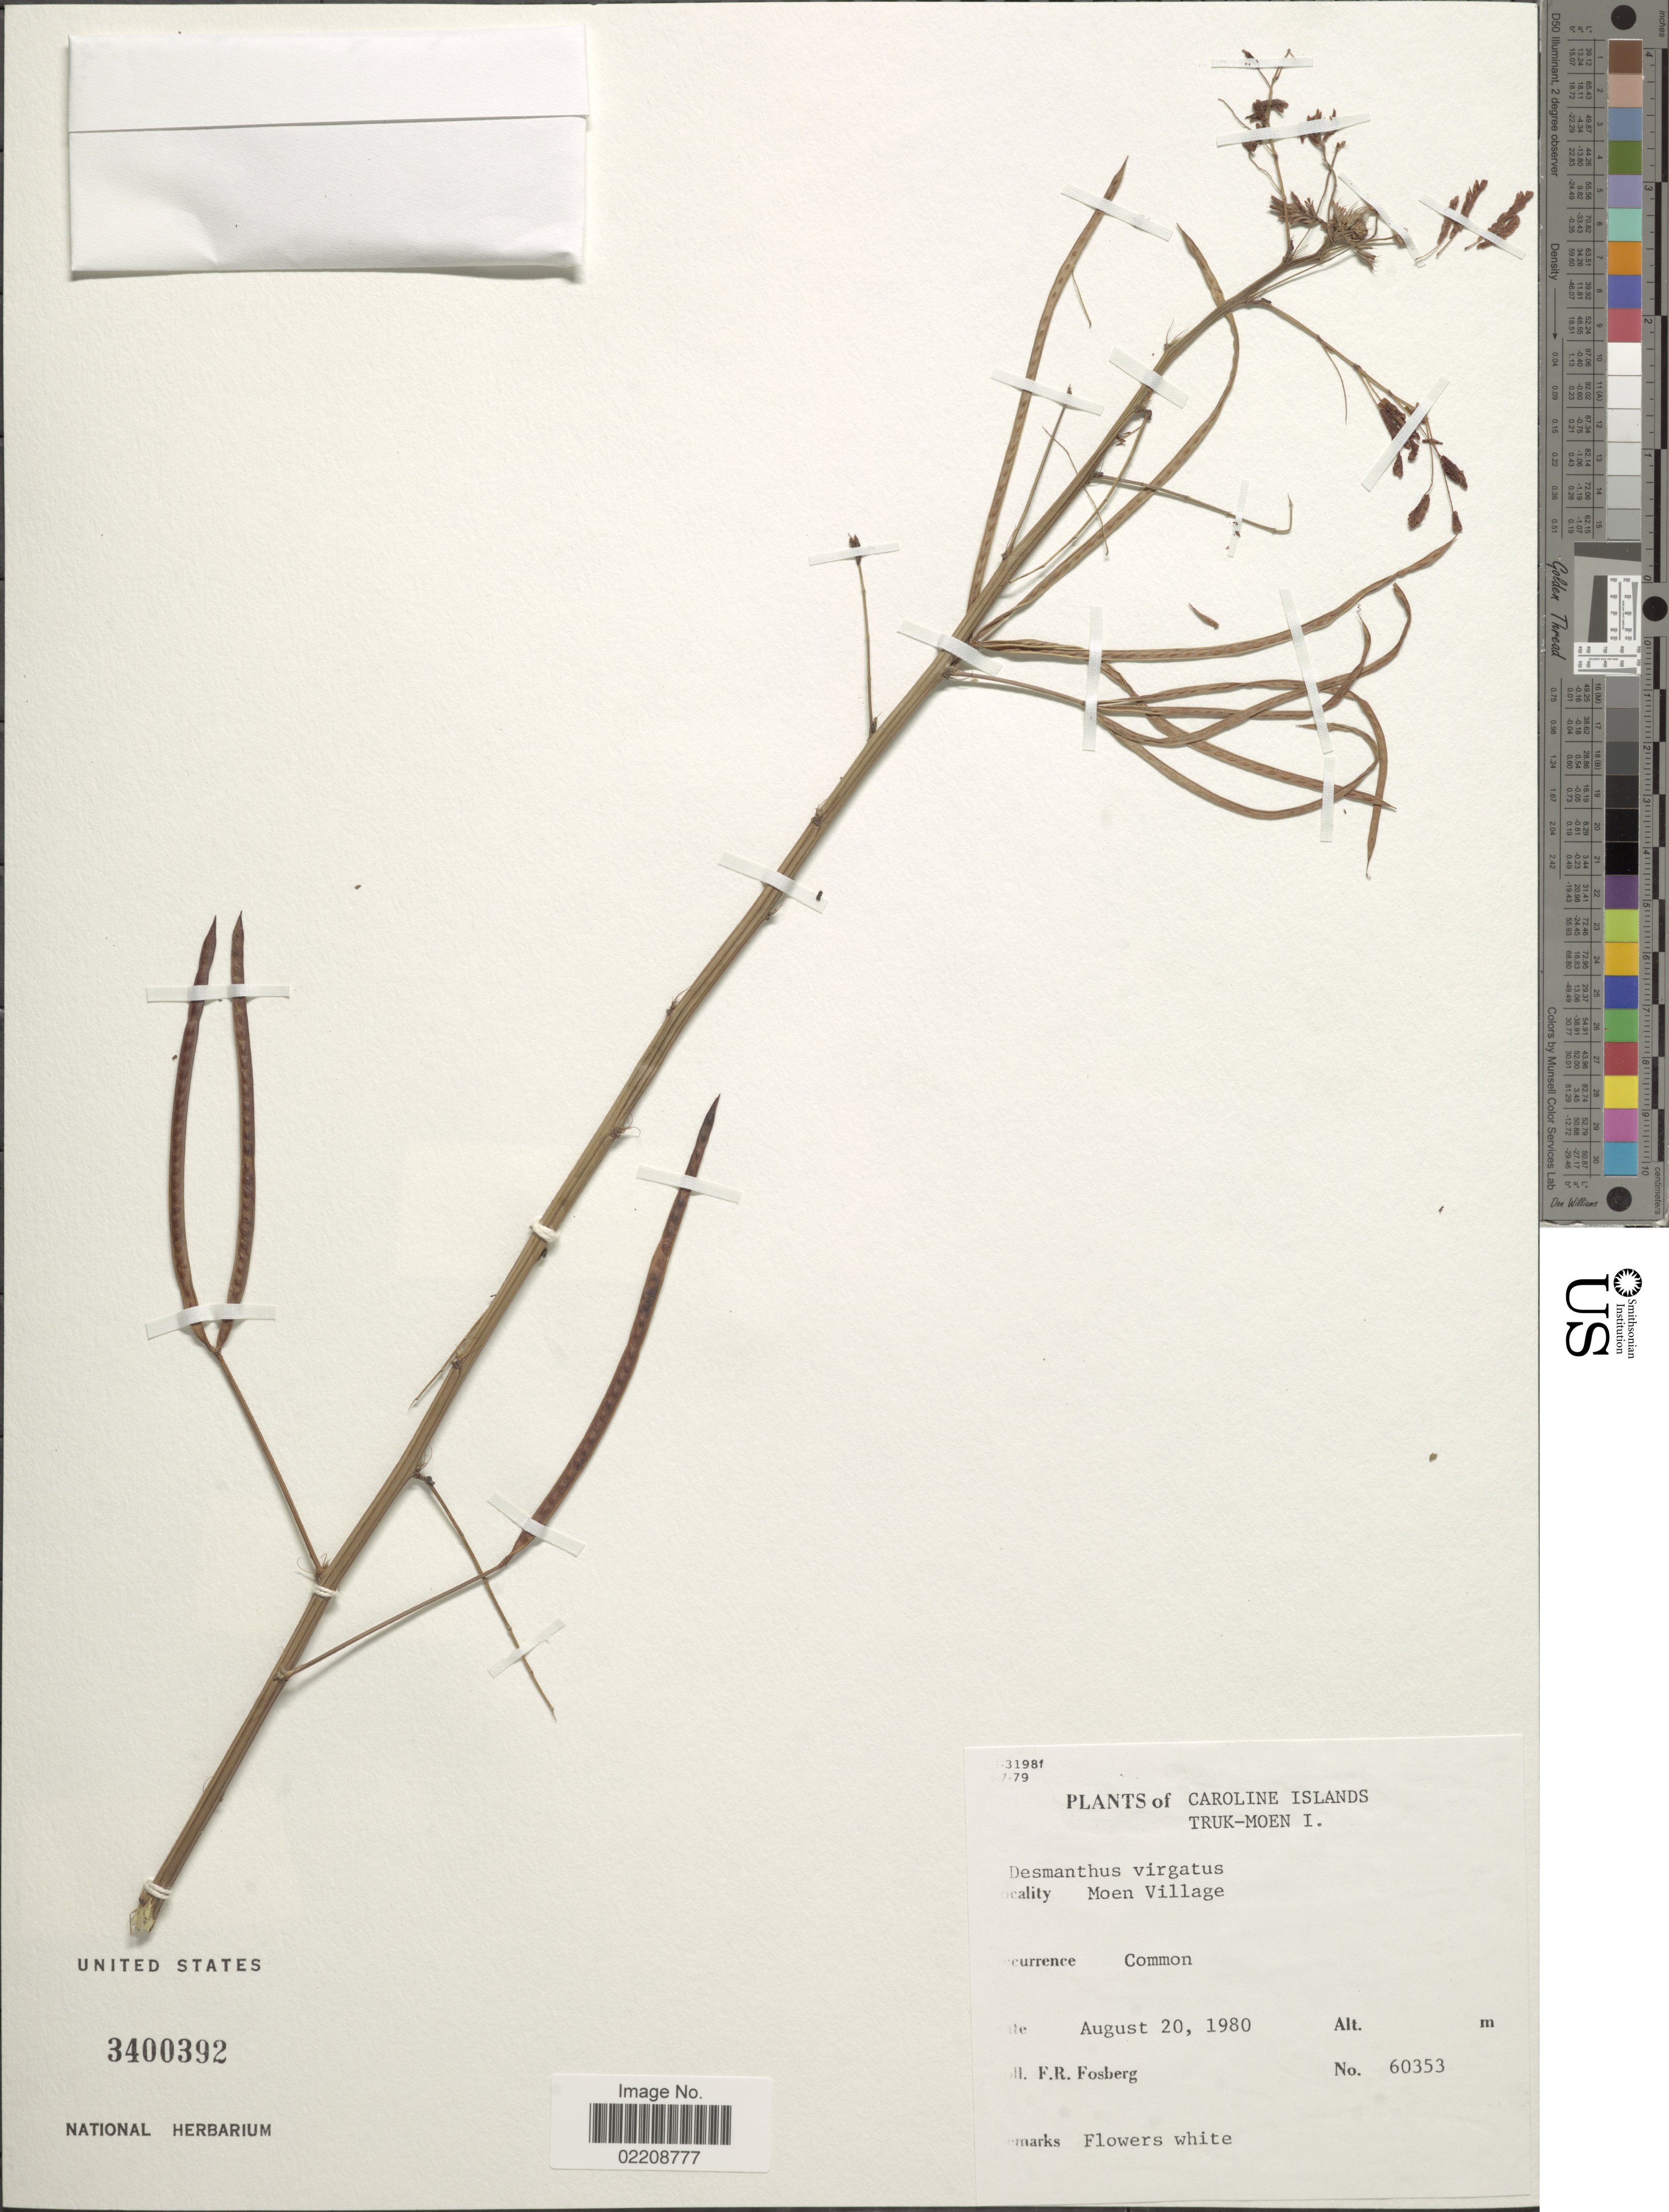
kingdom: Plantae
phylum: Tracheophyta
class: Magnoliopsida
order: Fabales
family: Fabaceae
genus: Desmanthus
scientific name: Desmanthus pernambucanus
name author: (L.) Thell.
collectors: F. R. Fosberg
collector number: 60353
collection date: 1980-08-20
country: Micronesia, Federated States of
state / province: Truk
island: Moen [Wono]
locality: Caroline Islands, Truk-Moen I., Moen Village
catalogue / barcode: US 3400392